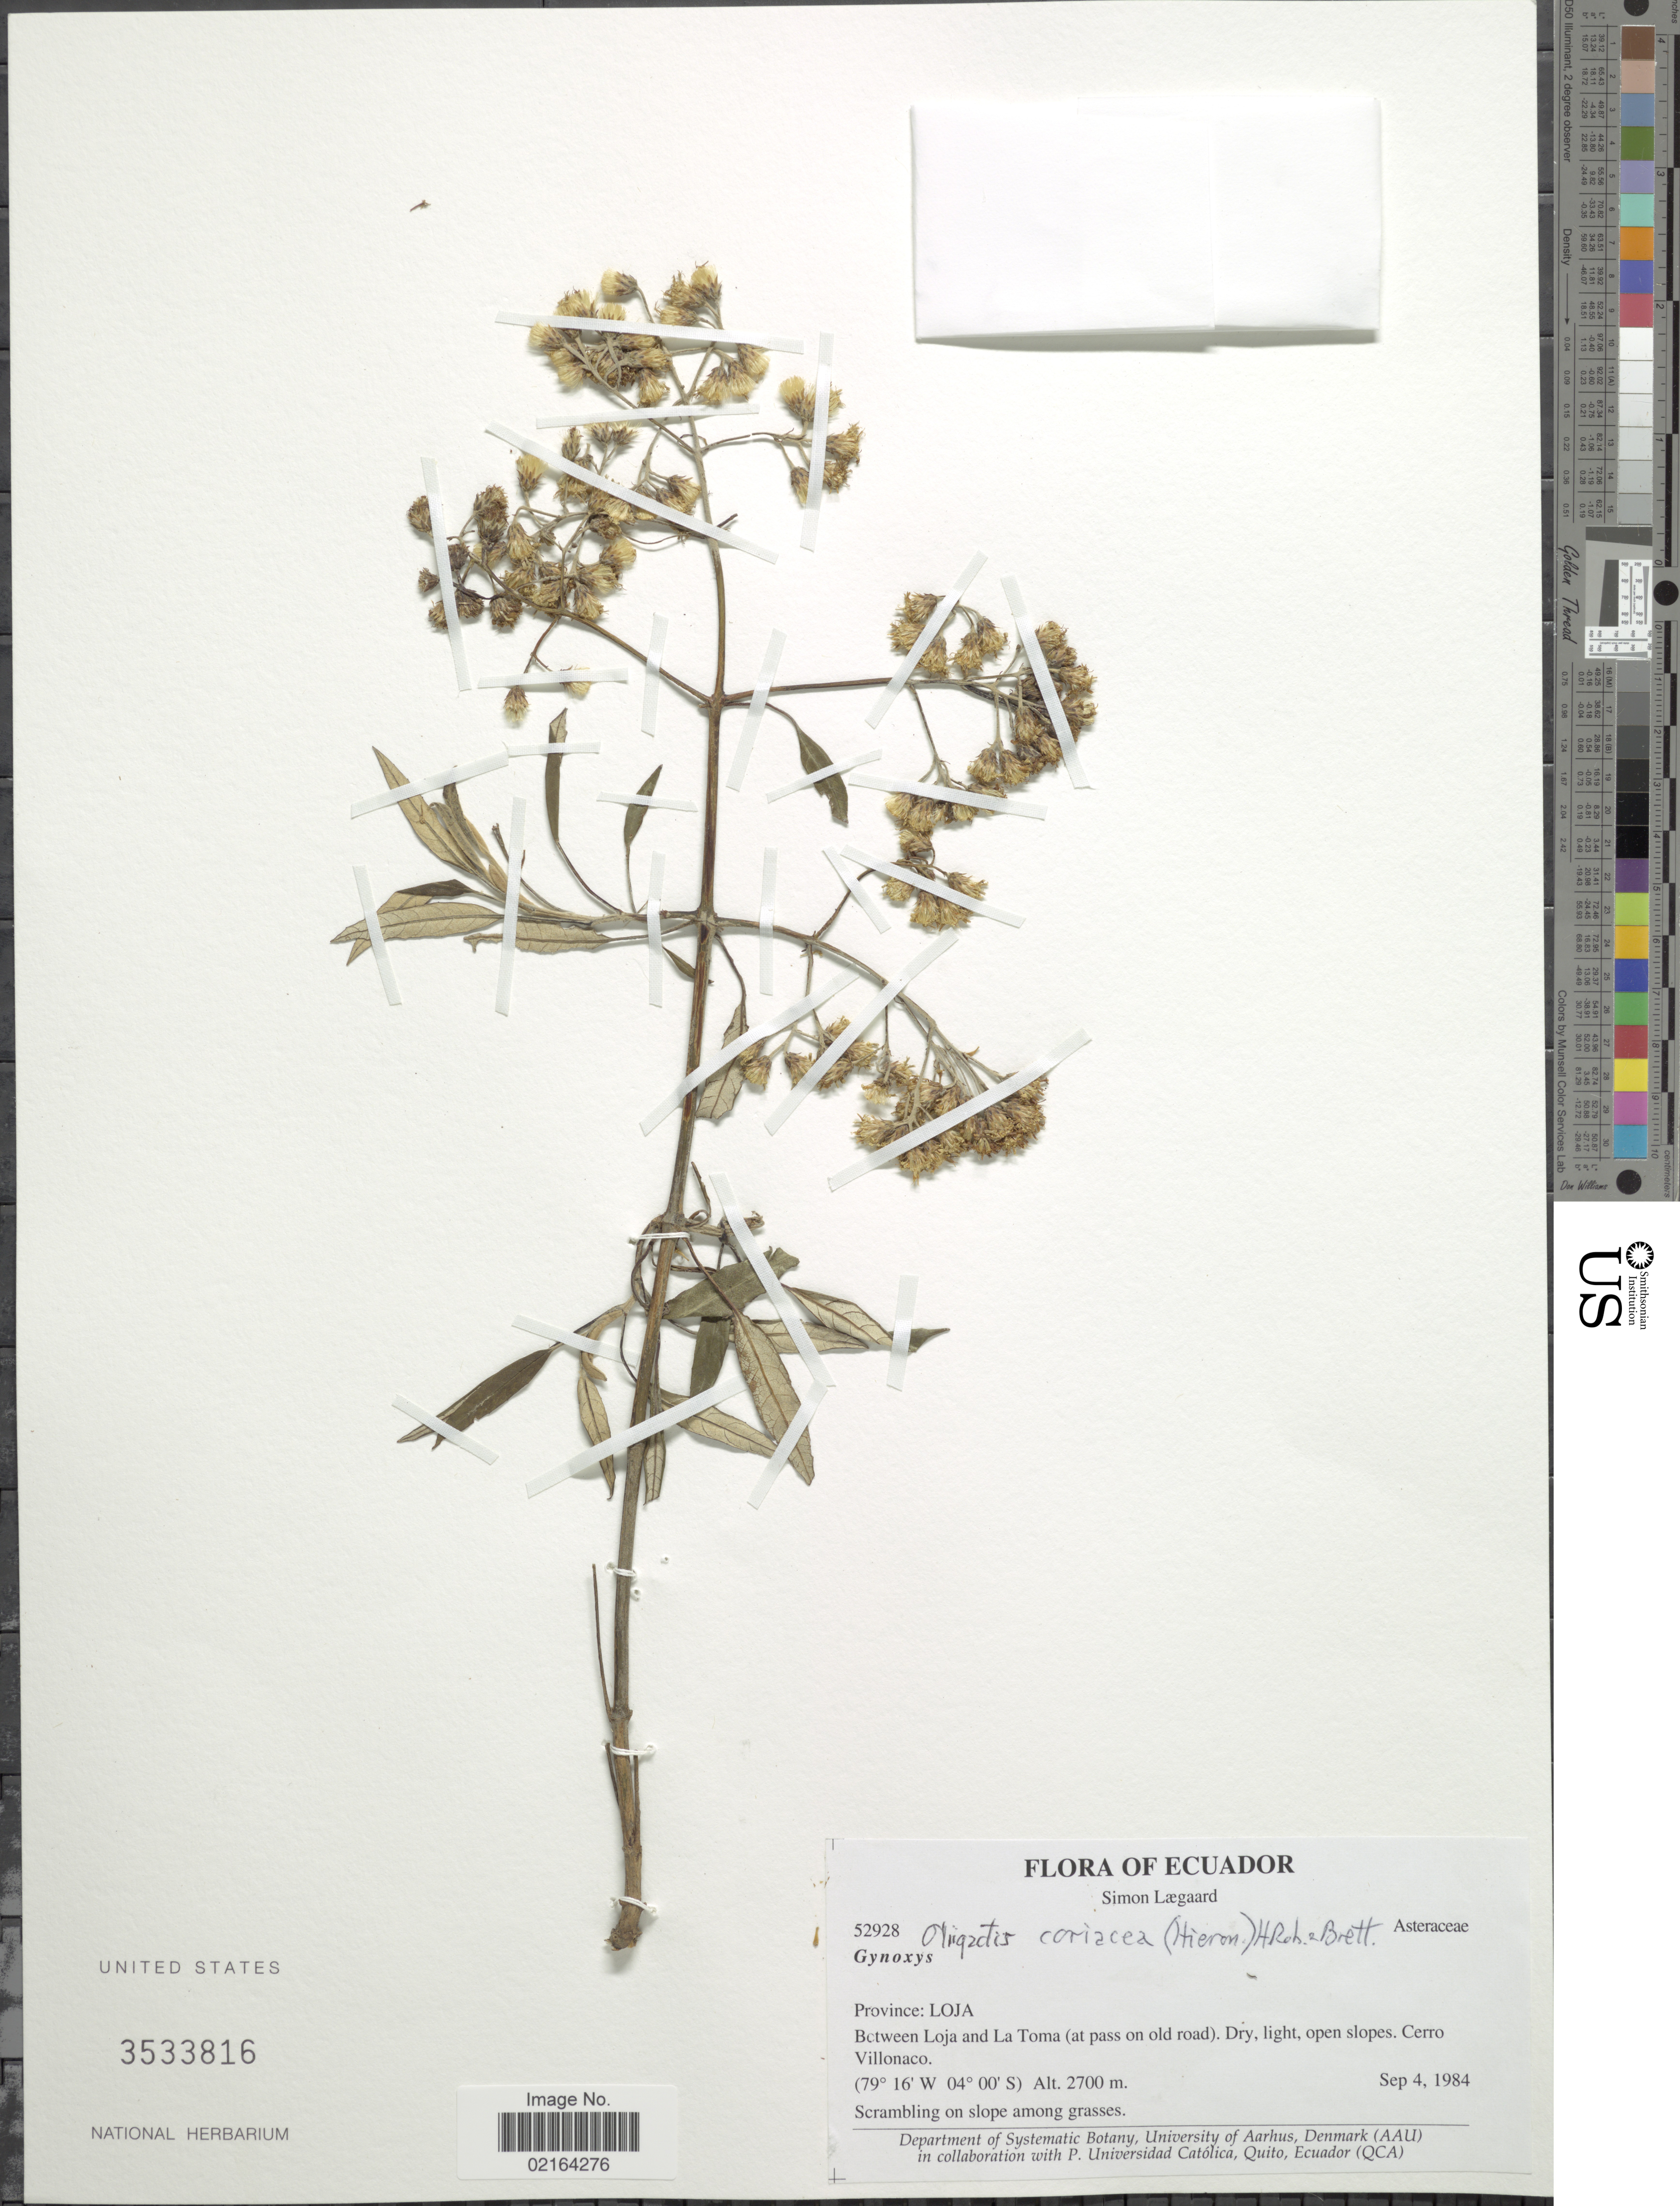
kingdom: Plantae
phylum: Tracheophyta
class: Magnoliopsida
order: Asterales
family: Asteraceae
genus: Sampera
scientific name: Sampera coriacea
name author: (Hieron.) V.A. Funk & H. Rob.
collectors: S. Lægaard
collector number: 52928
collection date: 1984-09-04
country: Ecuador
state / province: Loja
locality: Province: Loja, Between Loja and La Toma (at pass on hold road), Cerro Villonaco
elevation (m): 2700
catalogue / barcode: US 3533816